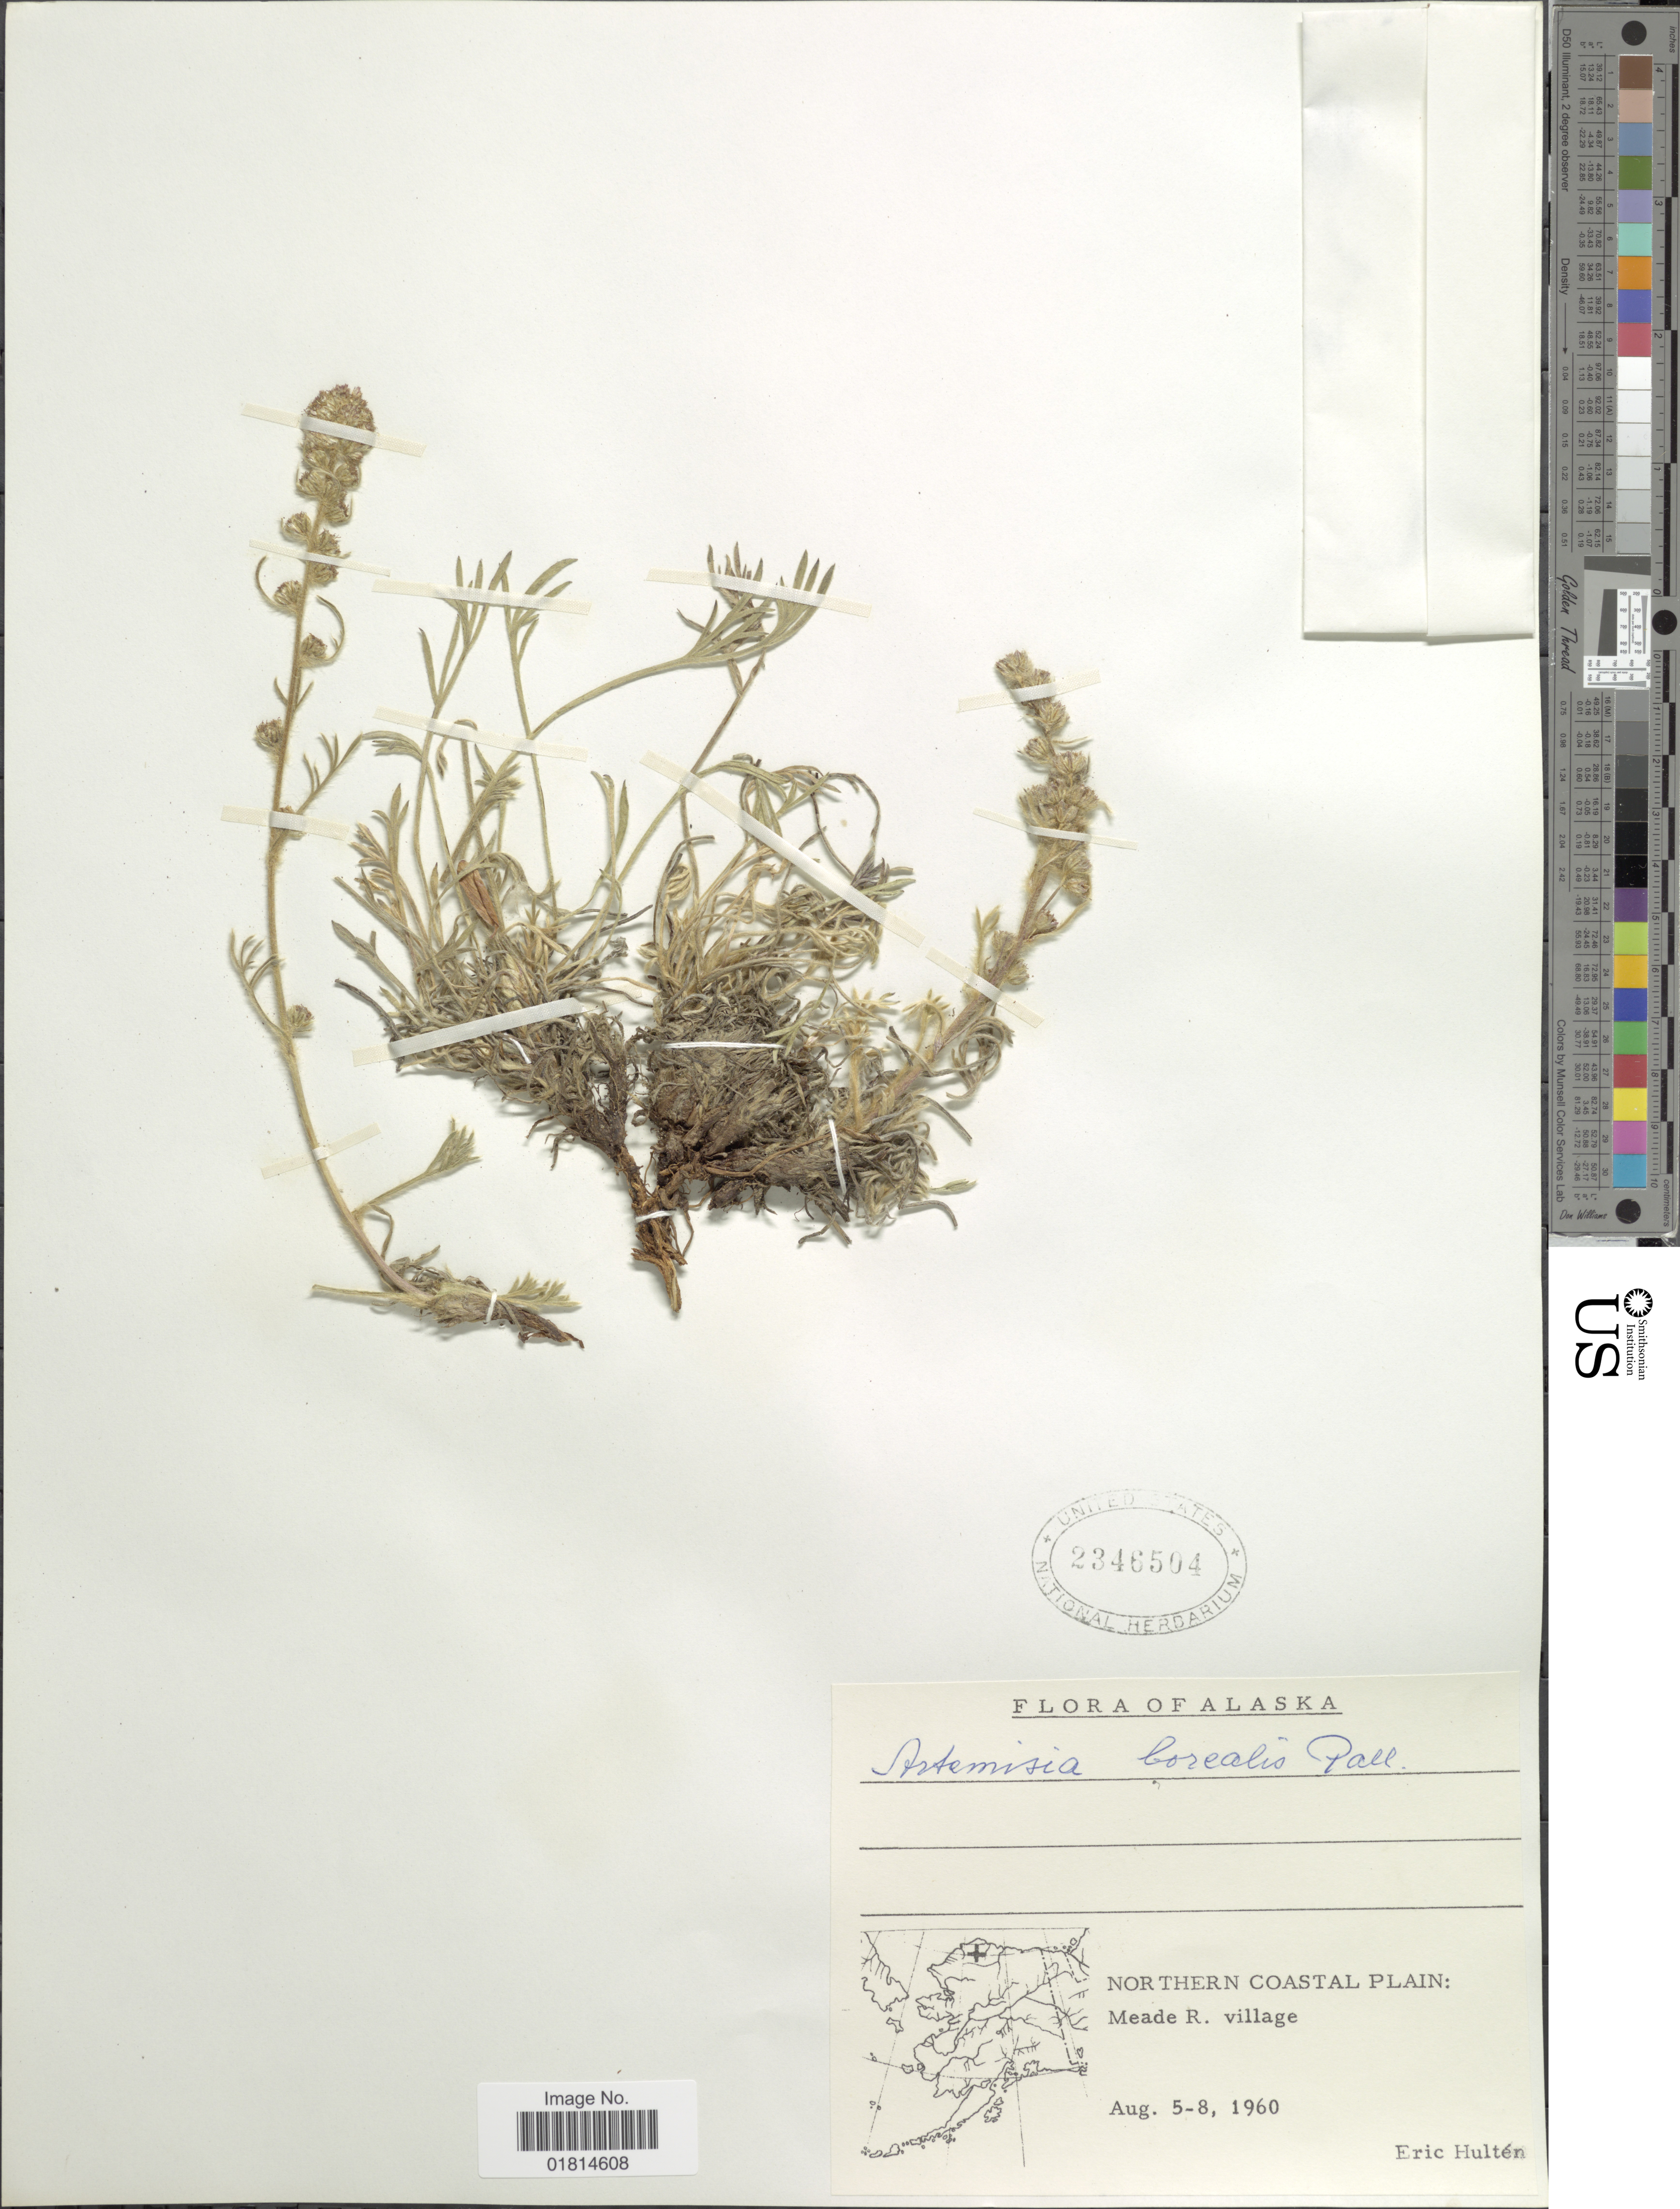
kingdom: Plantae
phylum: Tracheophyta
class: Magnoliopsida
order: Asterales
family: Asteraceae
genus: Artemisia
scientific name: Artemisia borealis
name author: Pall.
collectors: E. G. Hultén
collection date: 1960-08-05/1960-08-08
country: United States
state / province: Alaska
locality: Northern Coastal Plain: Meade R. village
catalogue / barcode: US 2346504